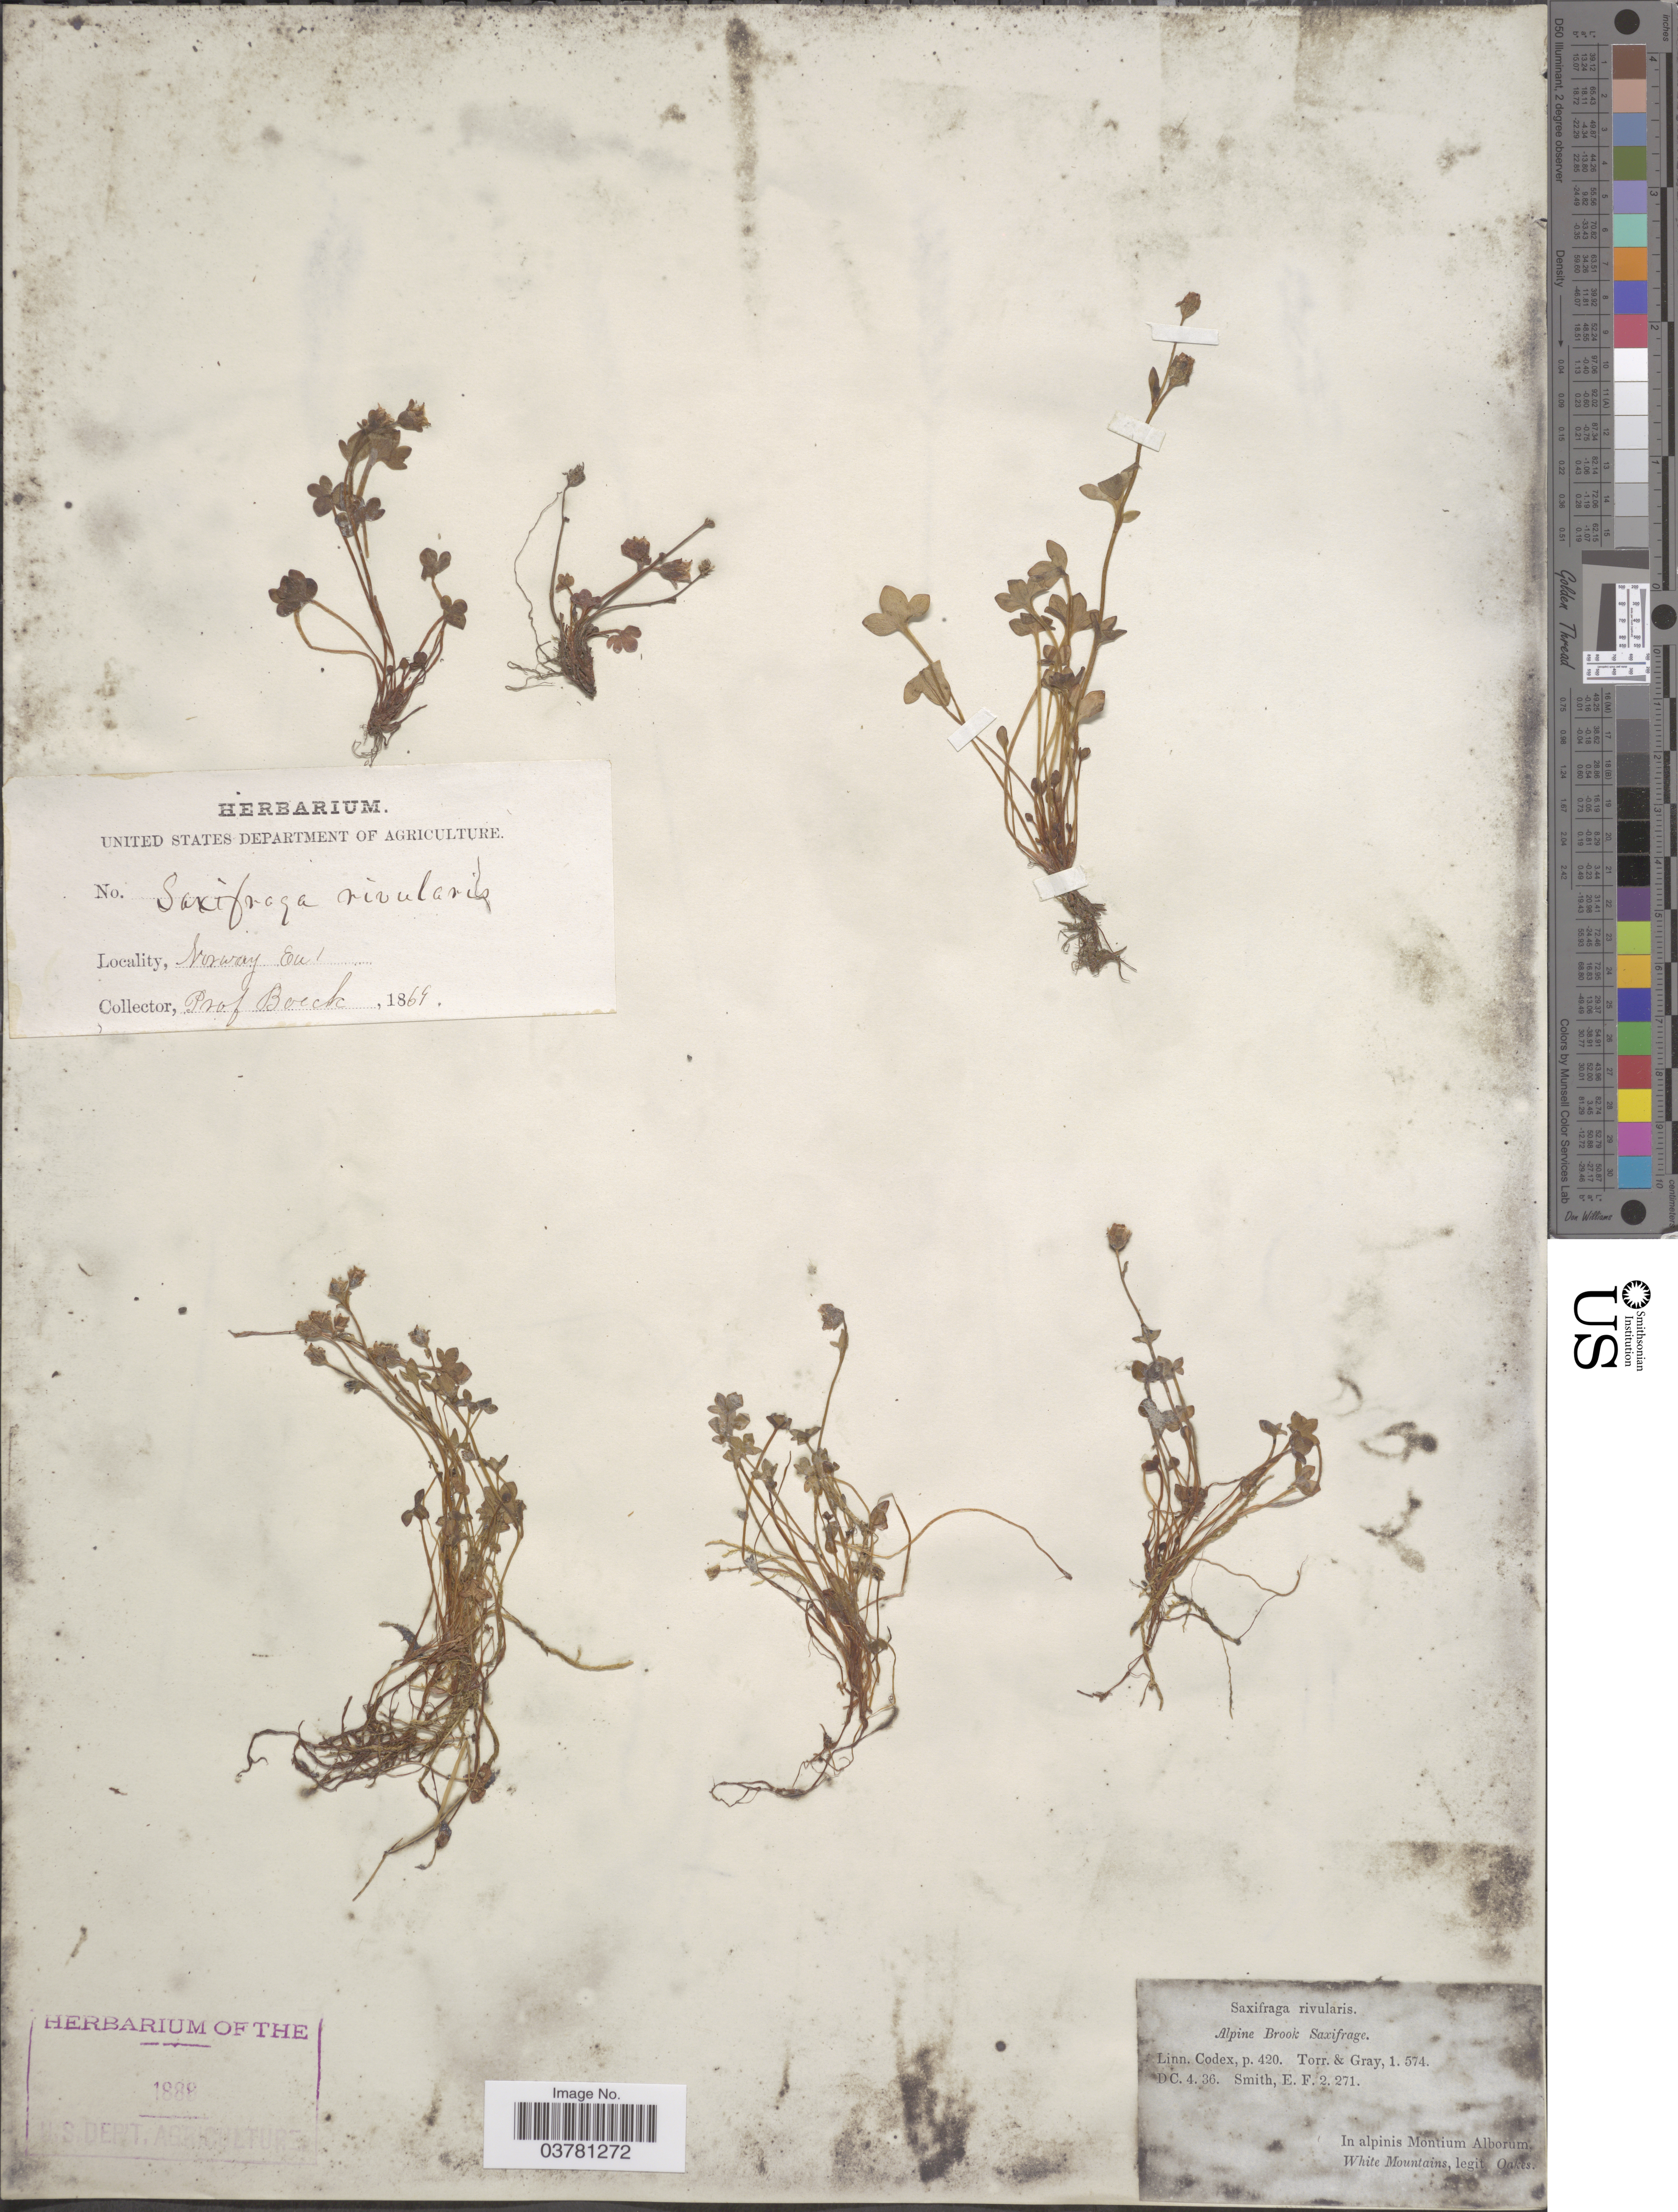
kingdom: Plantae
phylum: Tracheophyta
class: Magnoliopsida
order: Saxifragales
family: Saxifragaceae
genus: Saxifraga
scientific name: Saxifraga rivularis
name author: L.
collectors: -. Oakes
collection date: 1869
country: United States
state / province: New Hampshire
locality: In alpinis Alborum. White Mountain.